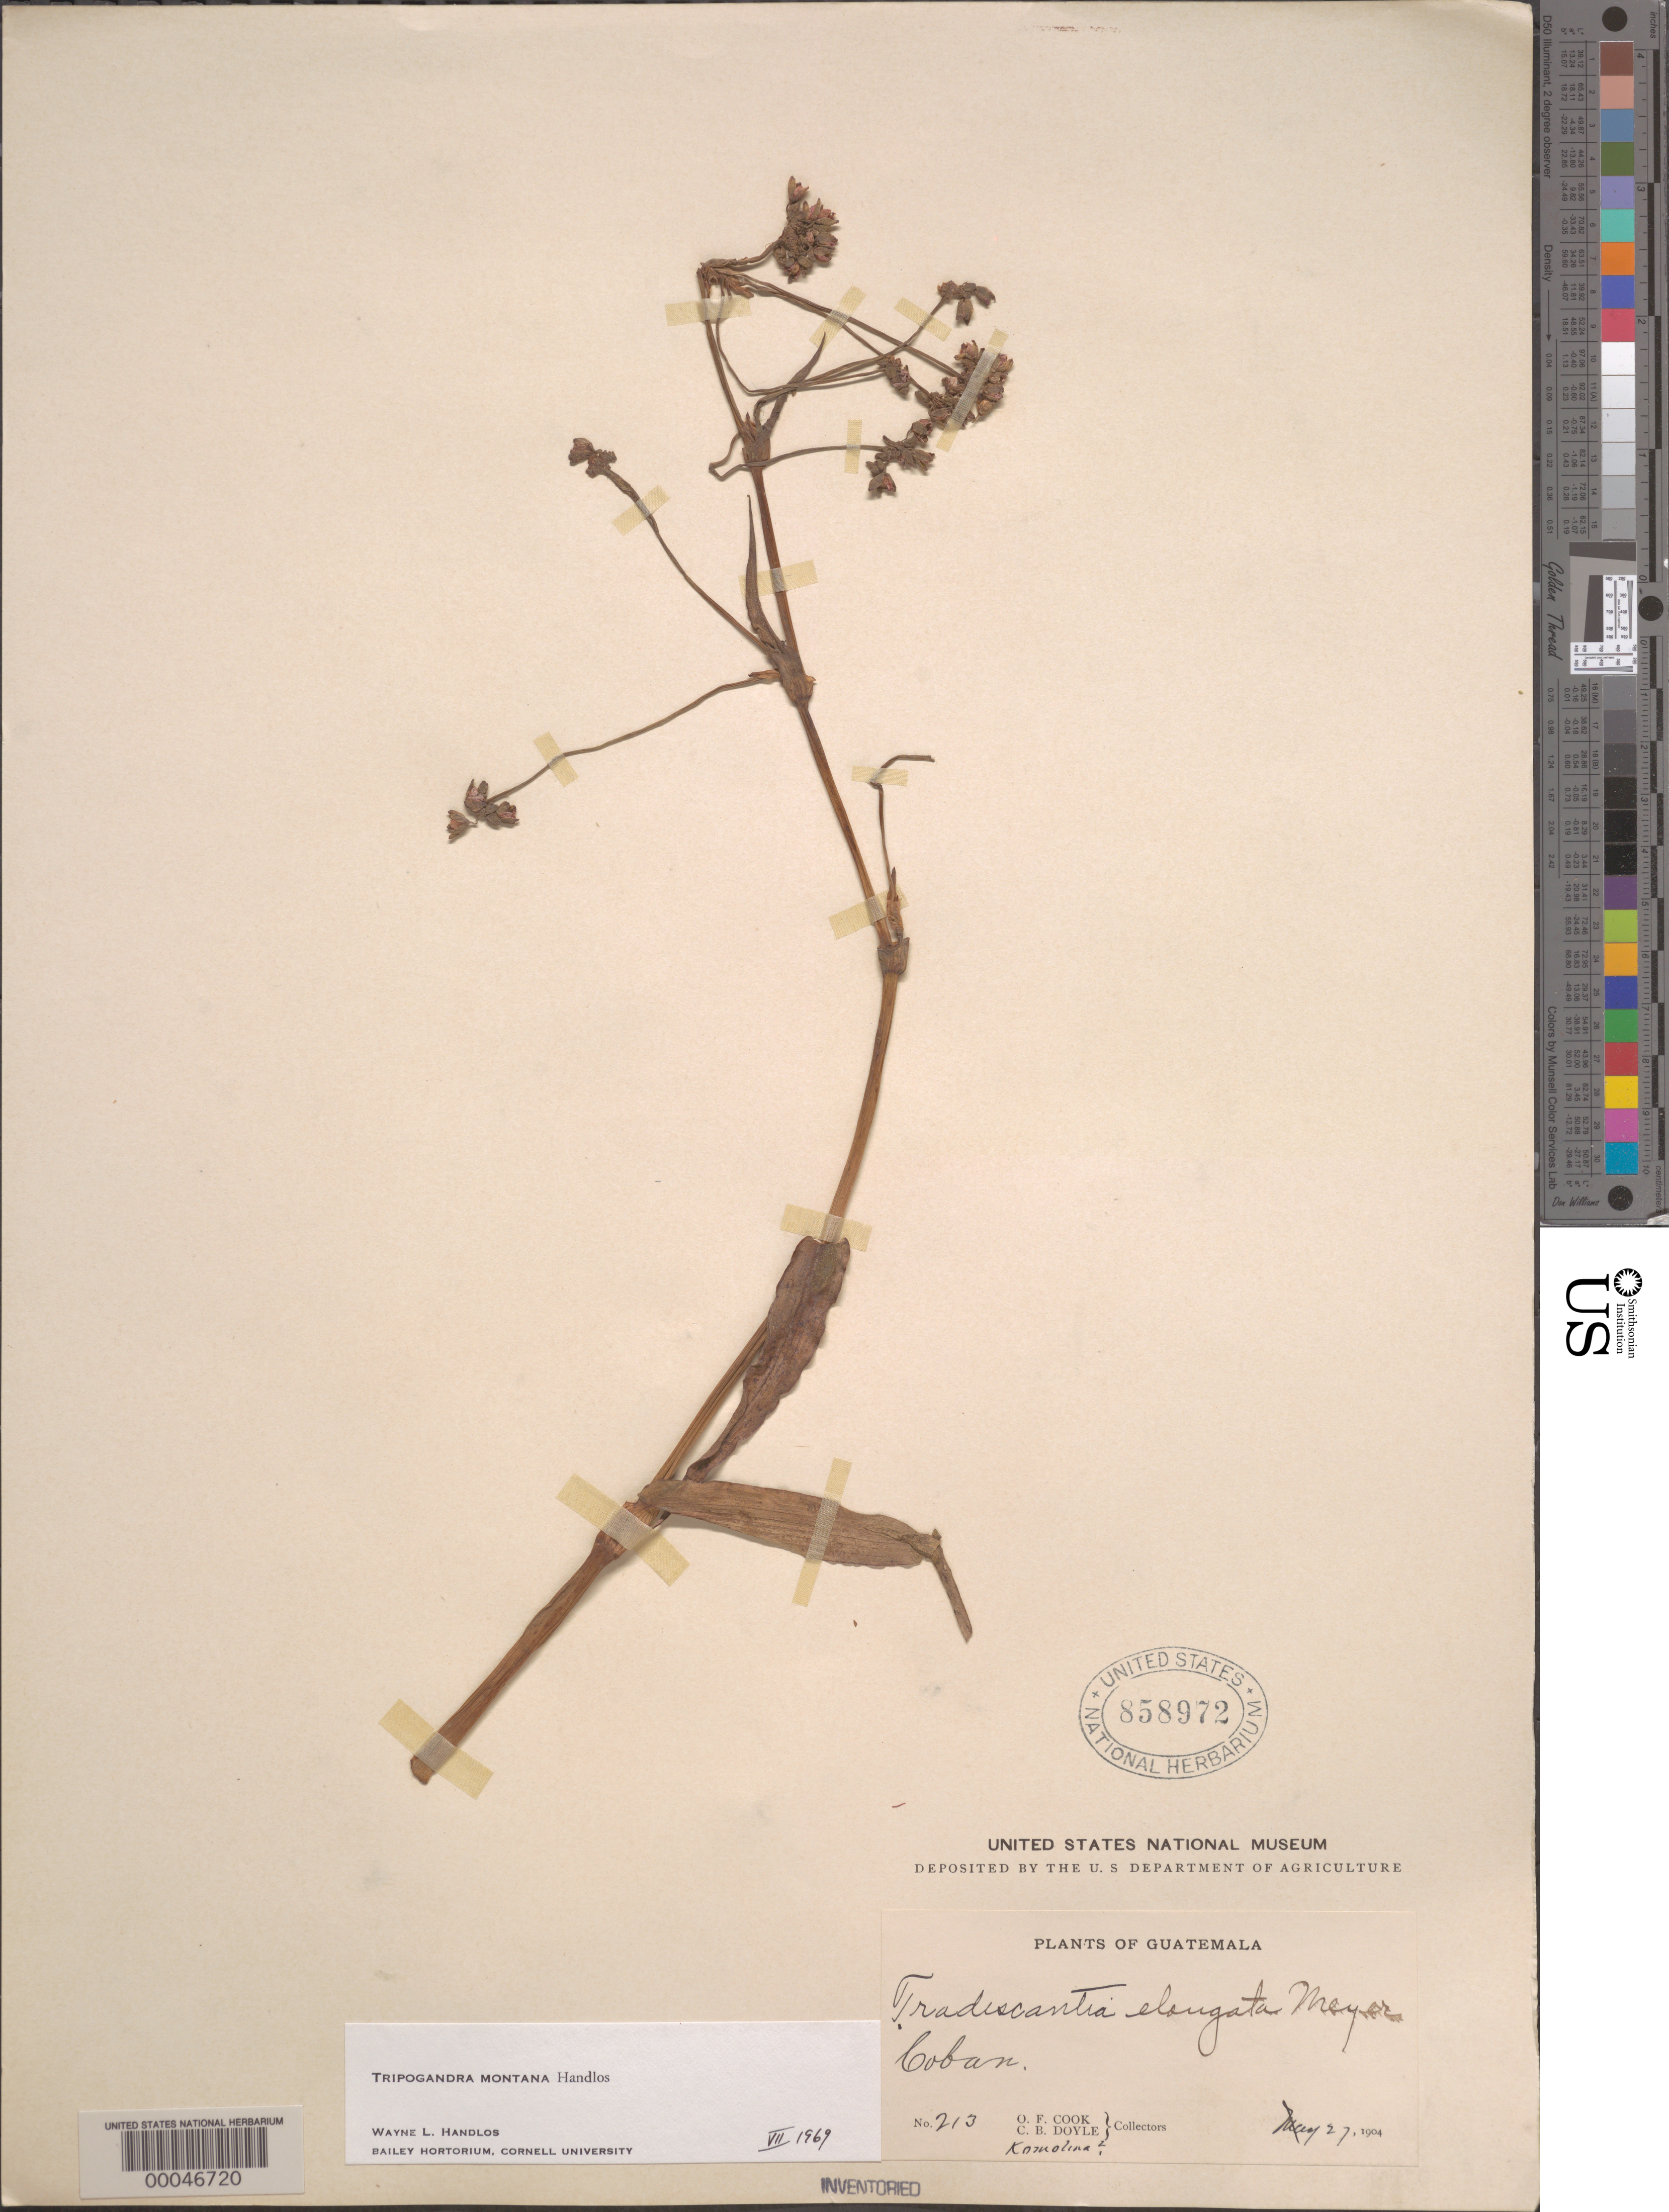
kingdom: Plantae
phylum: Tracheophyta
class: Liliopsida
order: Commelinales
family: Commelinaceae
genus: Tripogandra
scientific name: Tripogandra montana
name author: Handlos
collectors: O. F. Cook & C. Doyle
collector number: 213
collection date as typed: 27 May 1904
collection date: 1904-05-27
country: Guatemala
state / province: Alta Verapaz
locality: Cobán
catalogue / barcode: US 858972